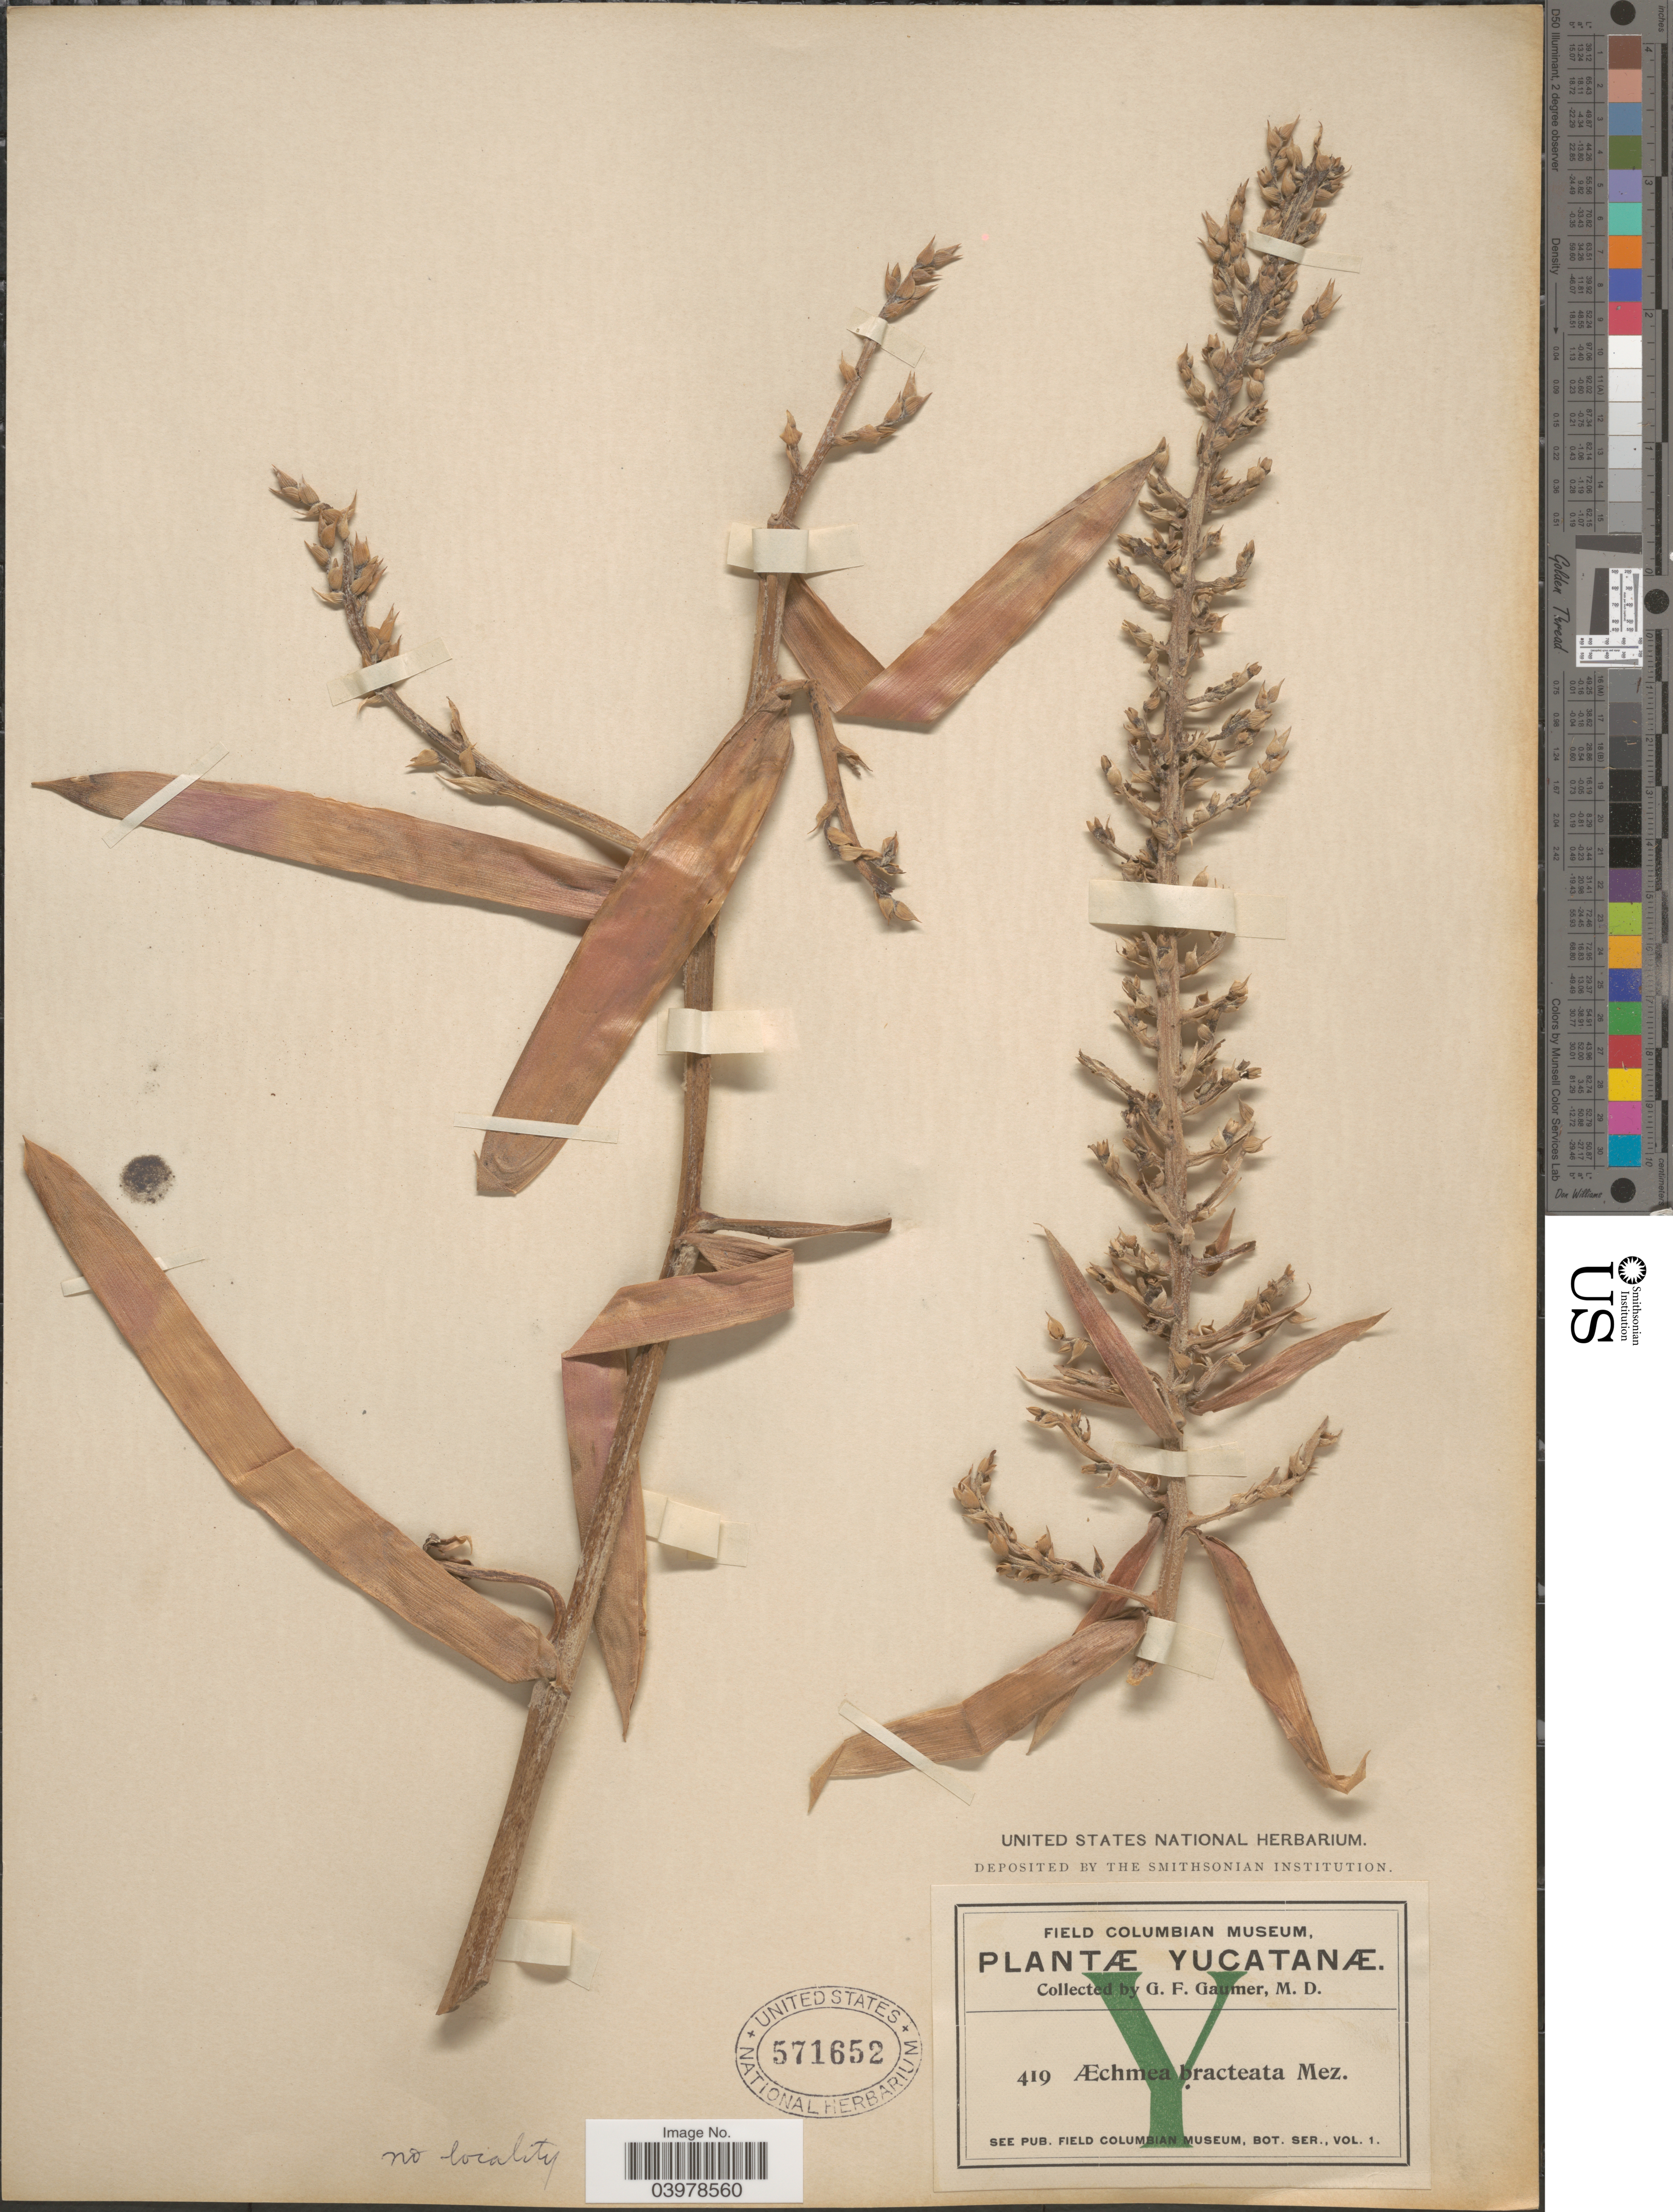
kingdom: Plantae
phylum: Tracheophyta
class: Liliopsida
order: Poales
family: Bromeliaceae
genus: Aechmea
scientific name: Aechmea bracteata var. bracteata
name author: (Sw.) Griseb.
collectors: G. F. Gaumer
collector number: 419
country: Mexico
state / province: Yucatán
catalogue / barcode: US 571652